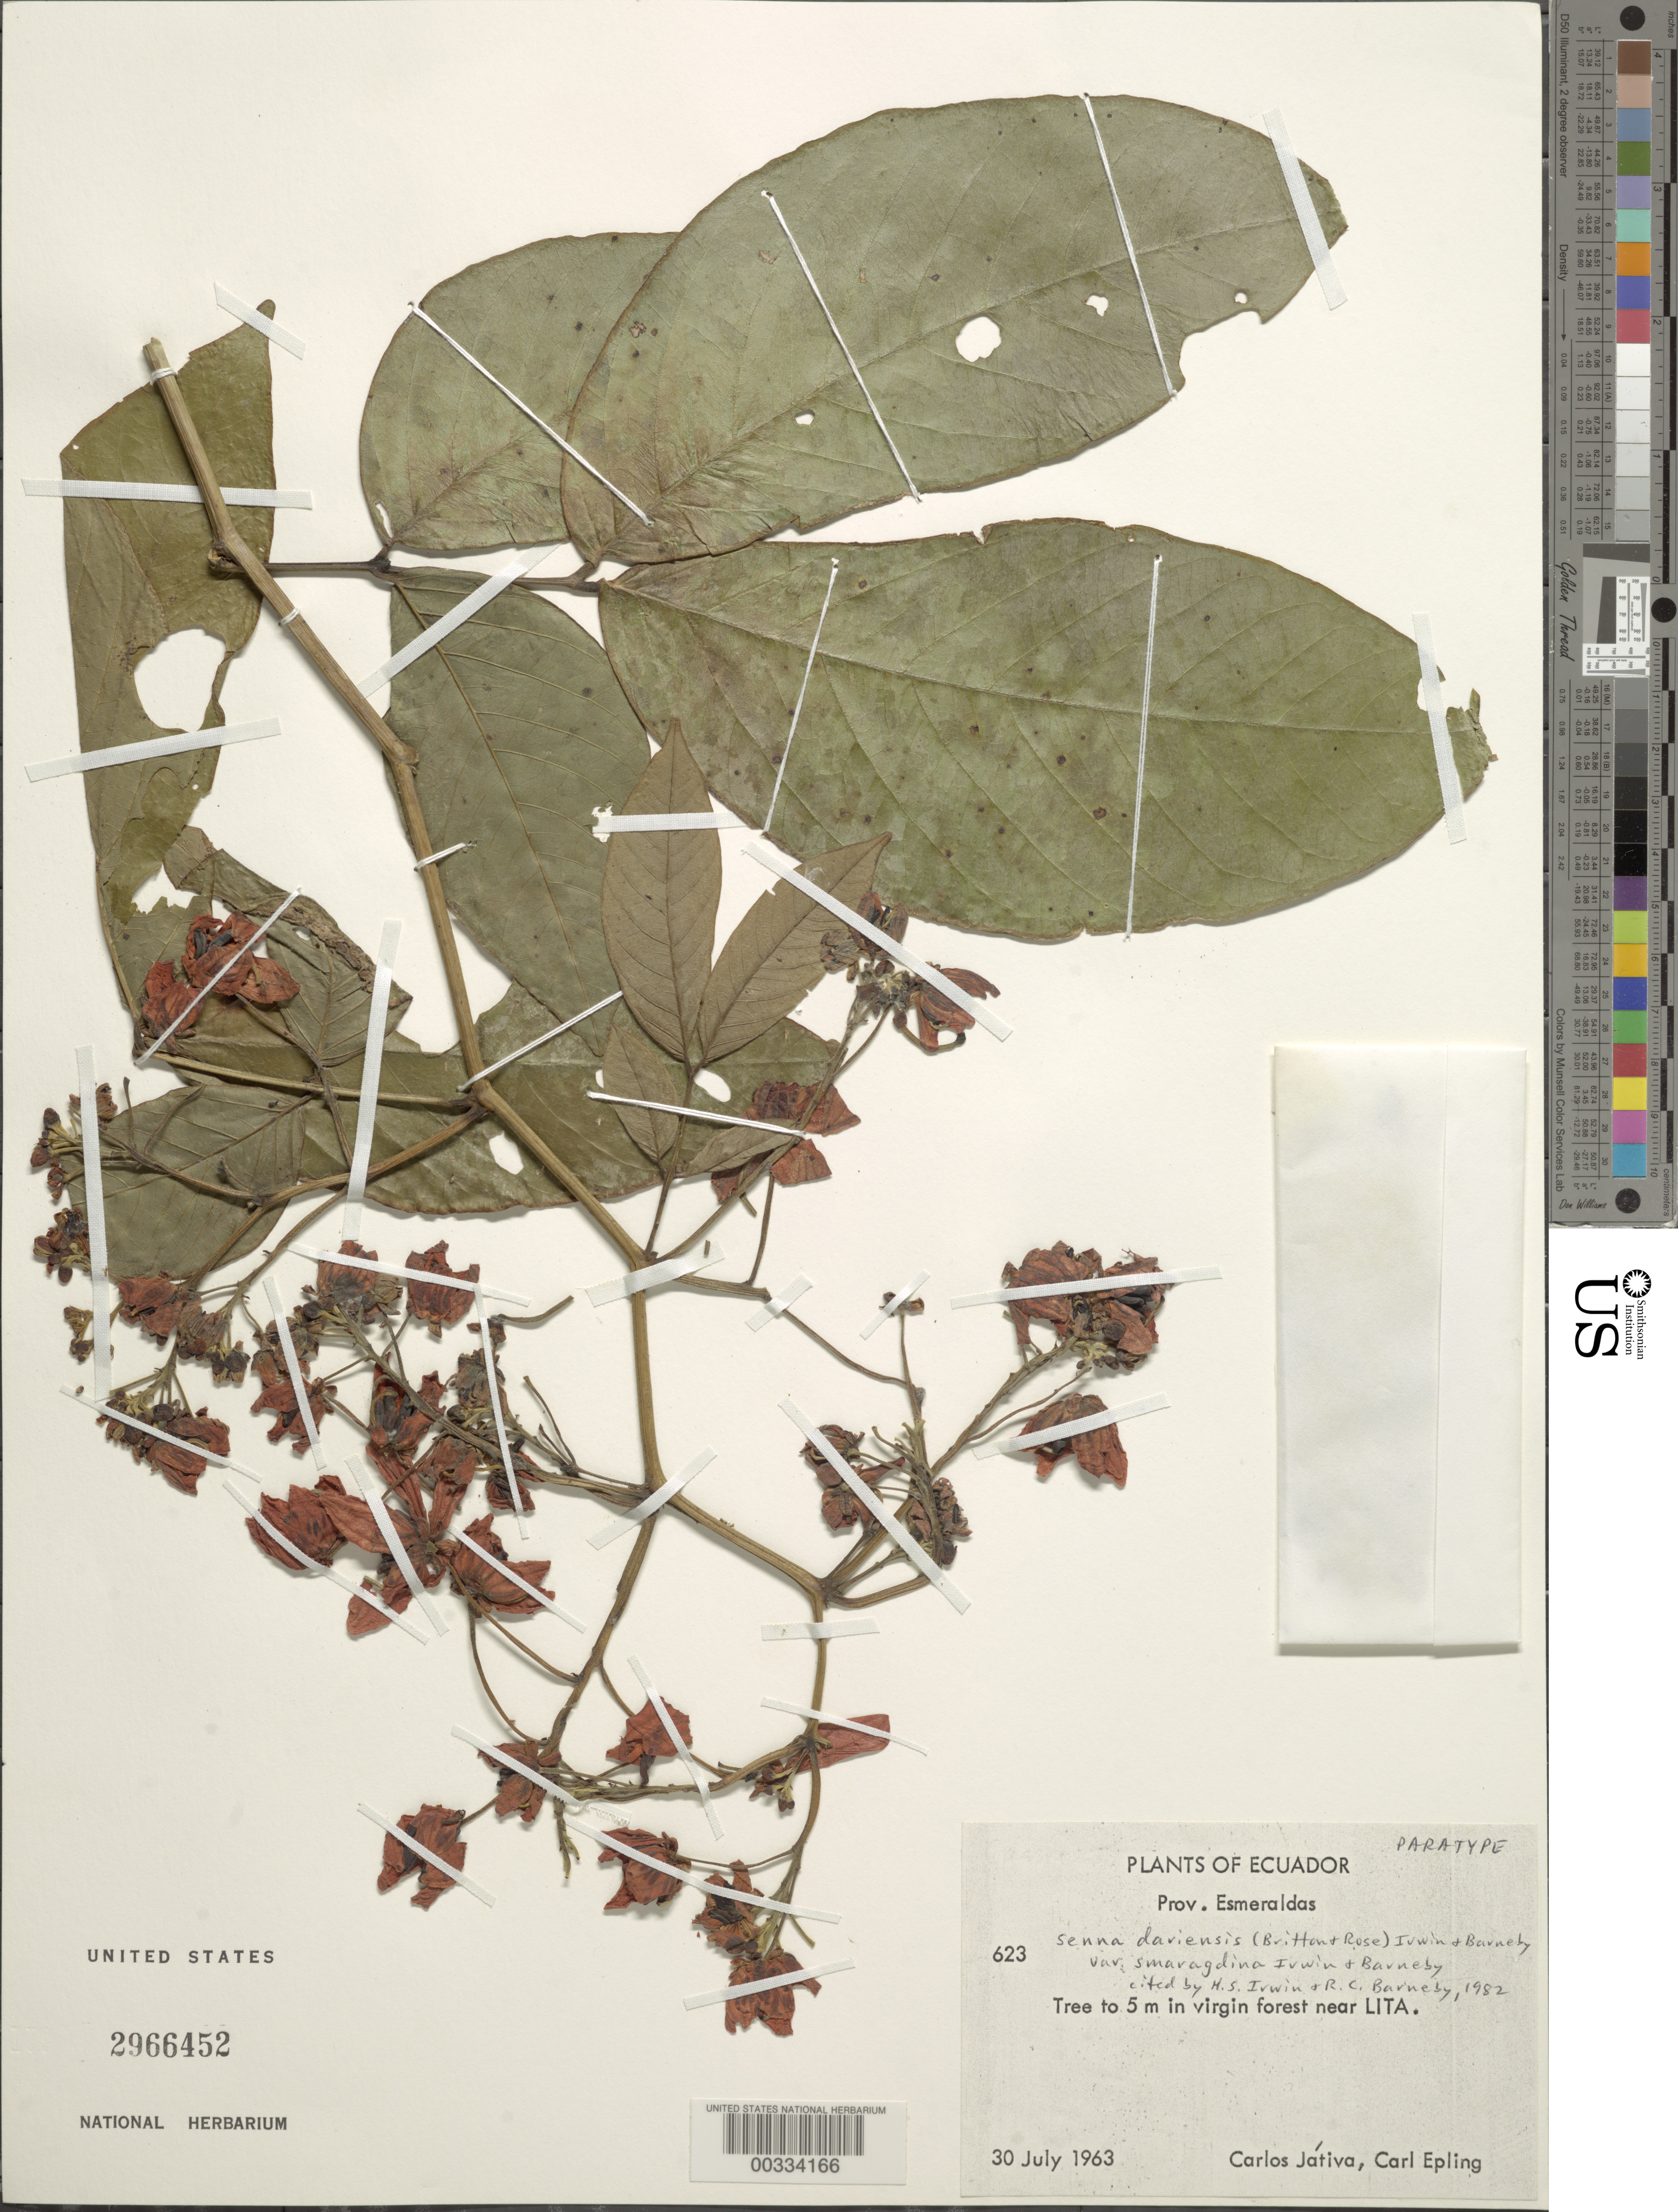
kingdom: Plantae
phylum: Tracheophyta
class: Magnoliopsida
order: Fabales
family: Fabaceae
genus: Senna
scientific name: Senna dariensis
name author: (Britton & Rose) H.S. Irwin & Barneby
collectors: C. D. Játiva & C. C. Epling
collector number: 623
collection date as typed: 30 Jul 1963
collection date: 1963-07-30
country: Ecuador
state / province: Esmeraldas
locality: Near Lita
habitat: Virgin forest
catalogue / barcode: US 2966452